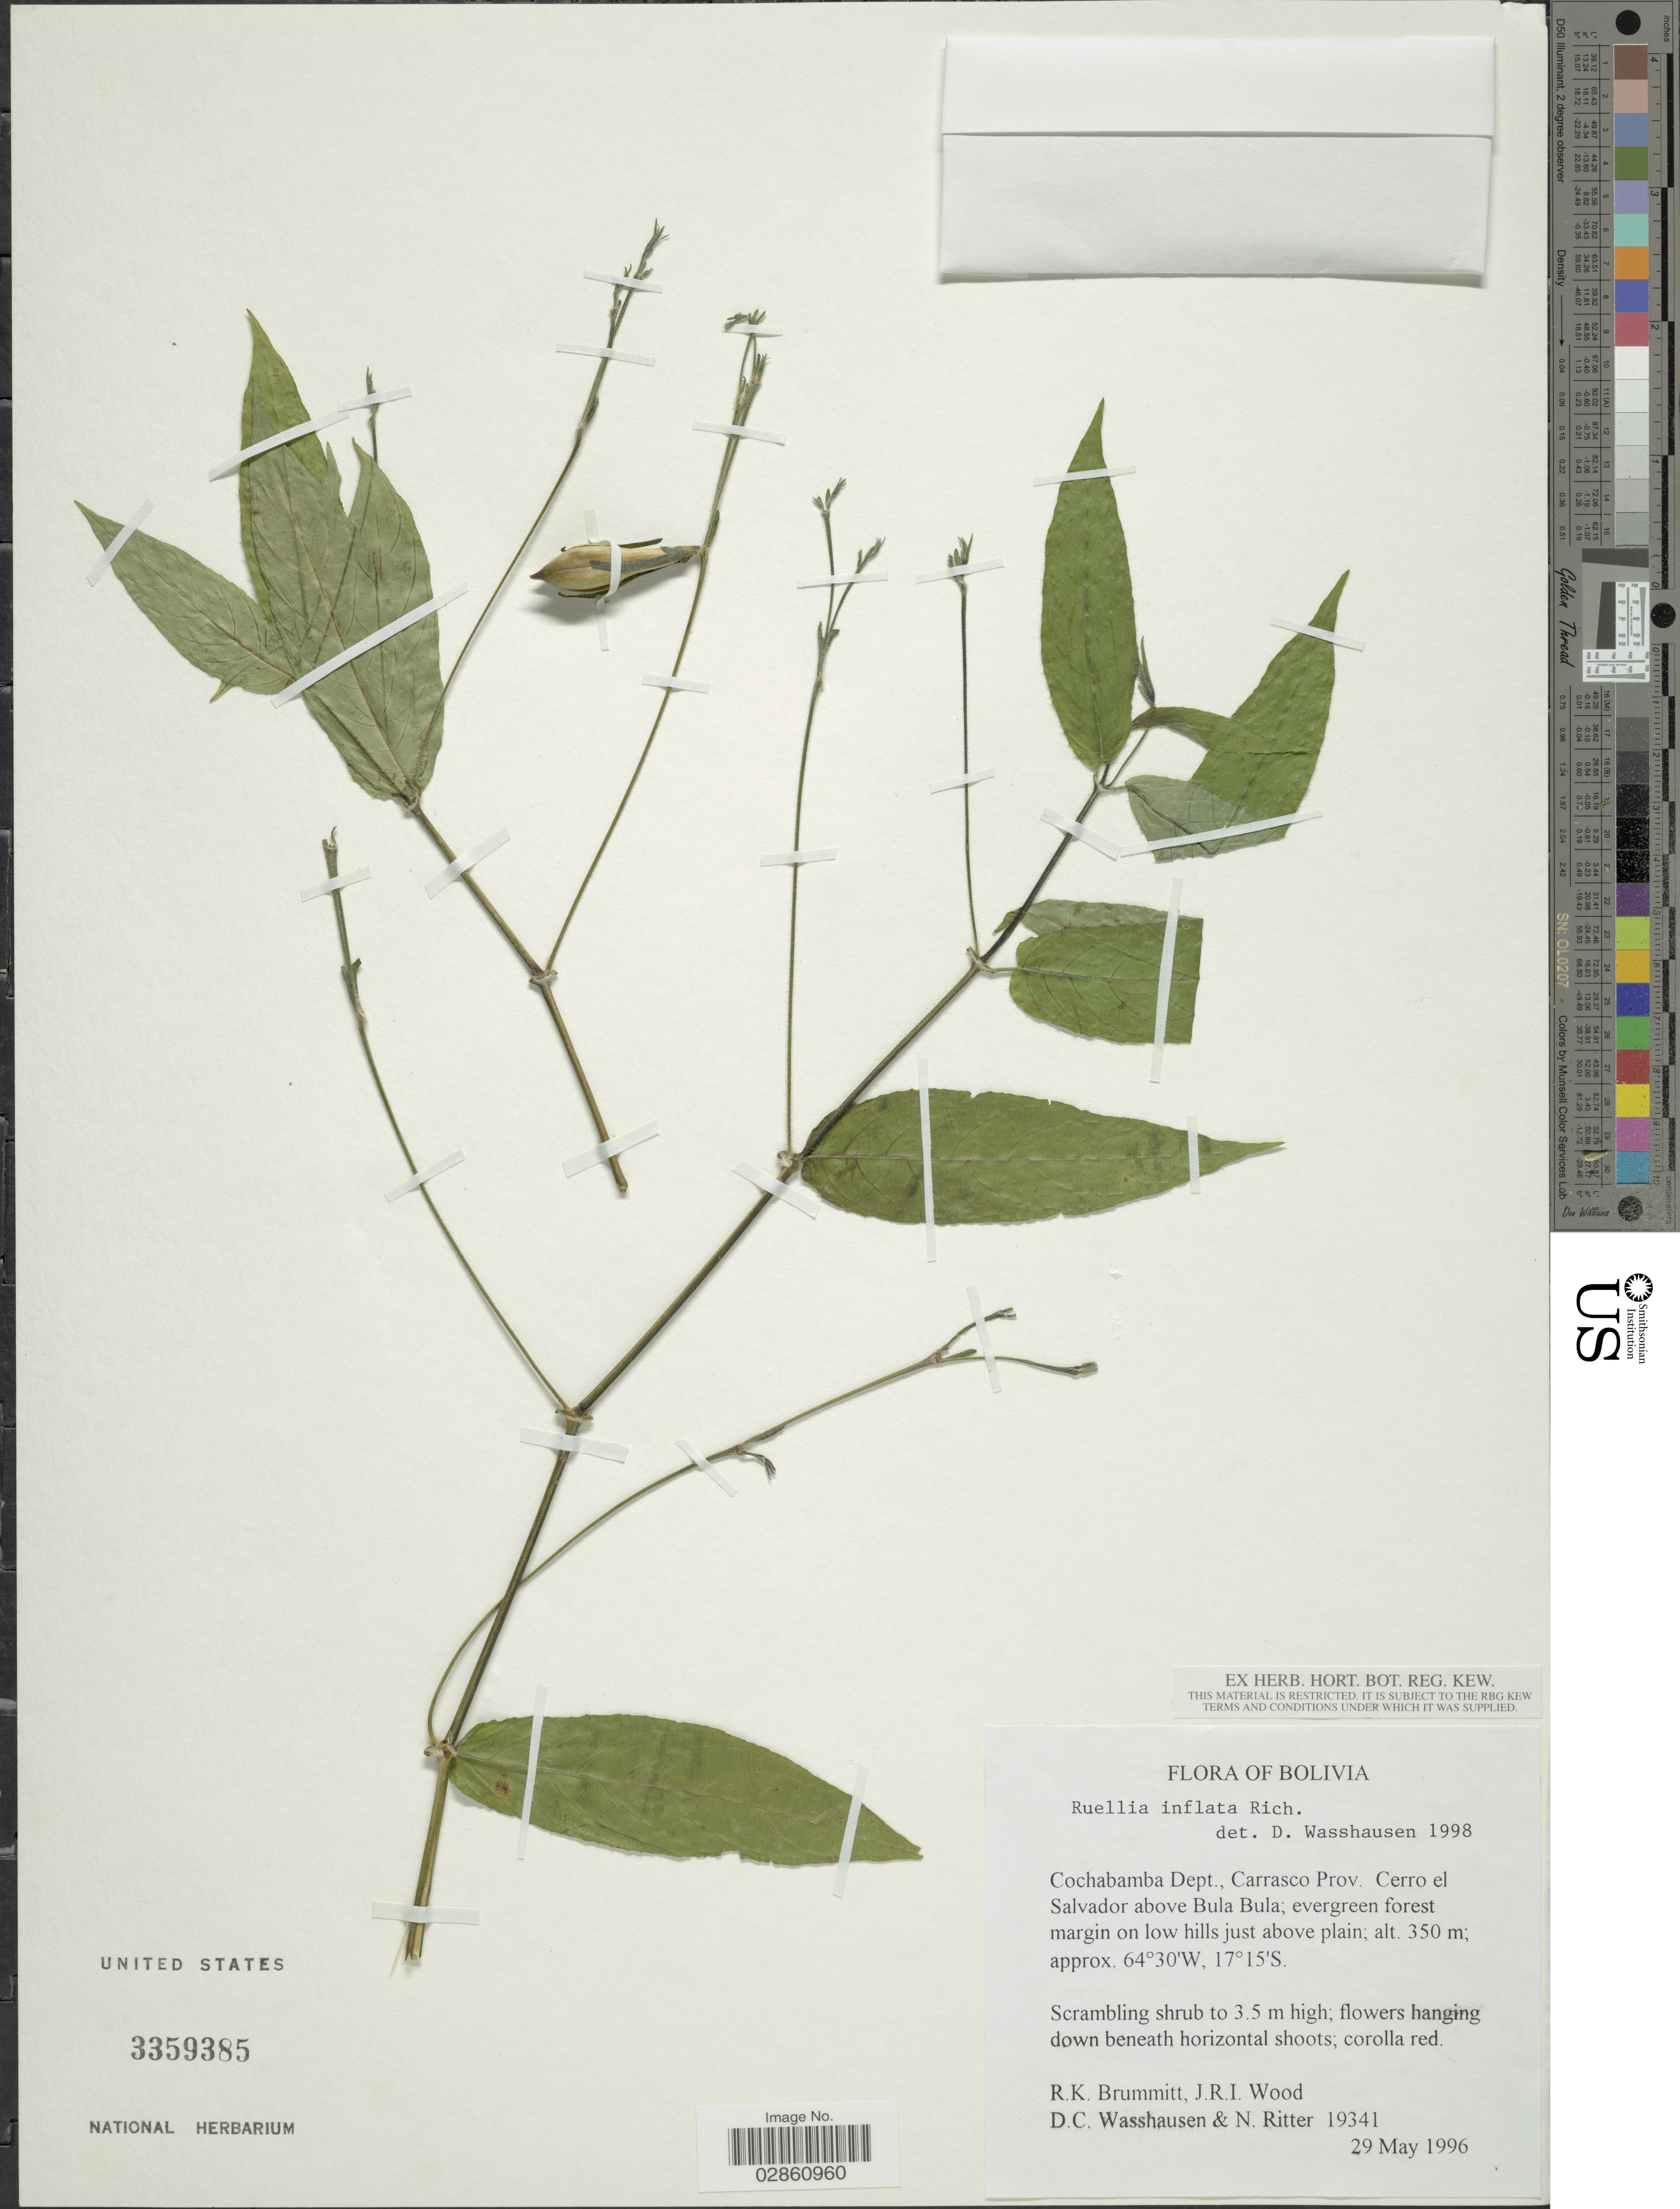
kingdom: Plantae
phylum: Tracheophyta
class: Magnoliopsida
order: Lamiales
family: Acanthaceae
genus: Ruellia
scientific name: Ruellia inflata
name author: Rich.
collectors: R. K. Brummitt, J. R. I. Wood, D. C. Wasshausen & N. Ritter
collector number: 19341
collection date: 1996-05-29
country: Bolivia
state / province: Cochabamba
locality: Cochabamba Dept., Carrasco Prov. Cerro el Salvador above Bula Bula.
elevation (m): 350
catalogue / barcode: US 3359385